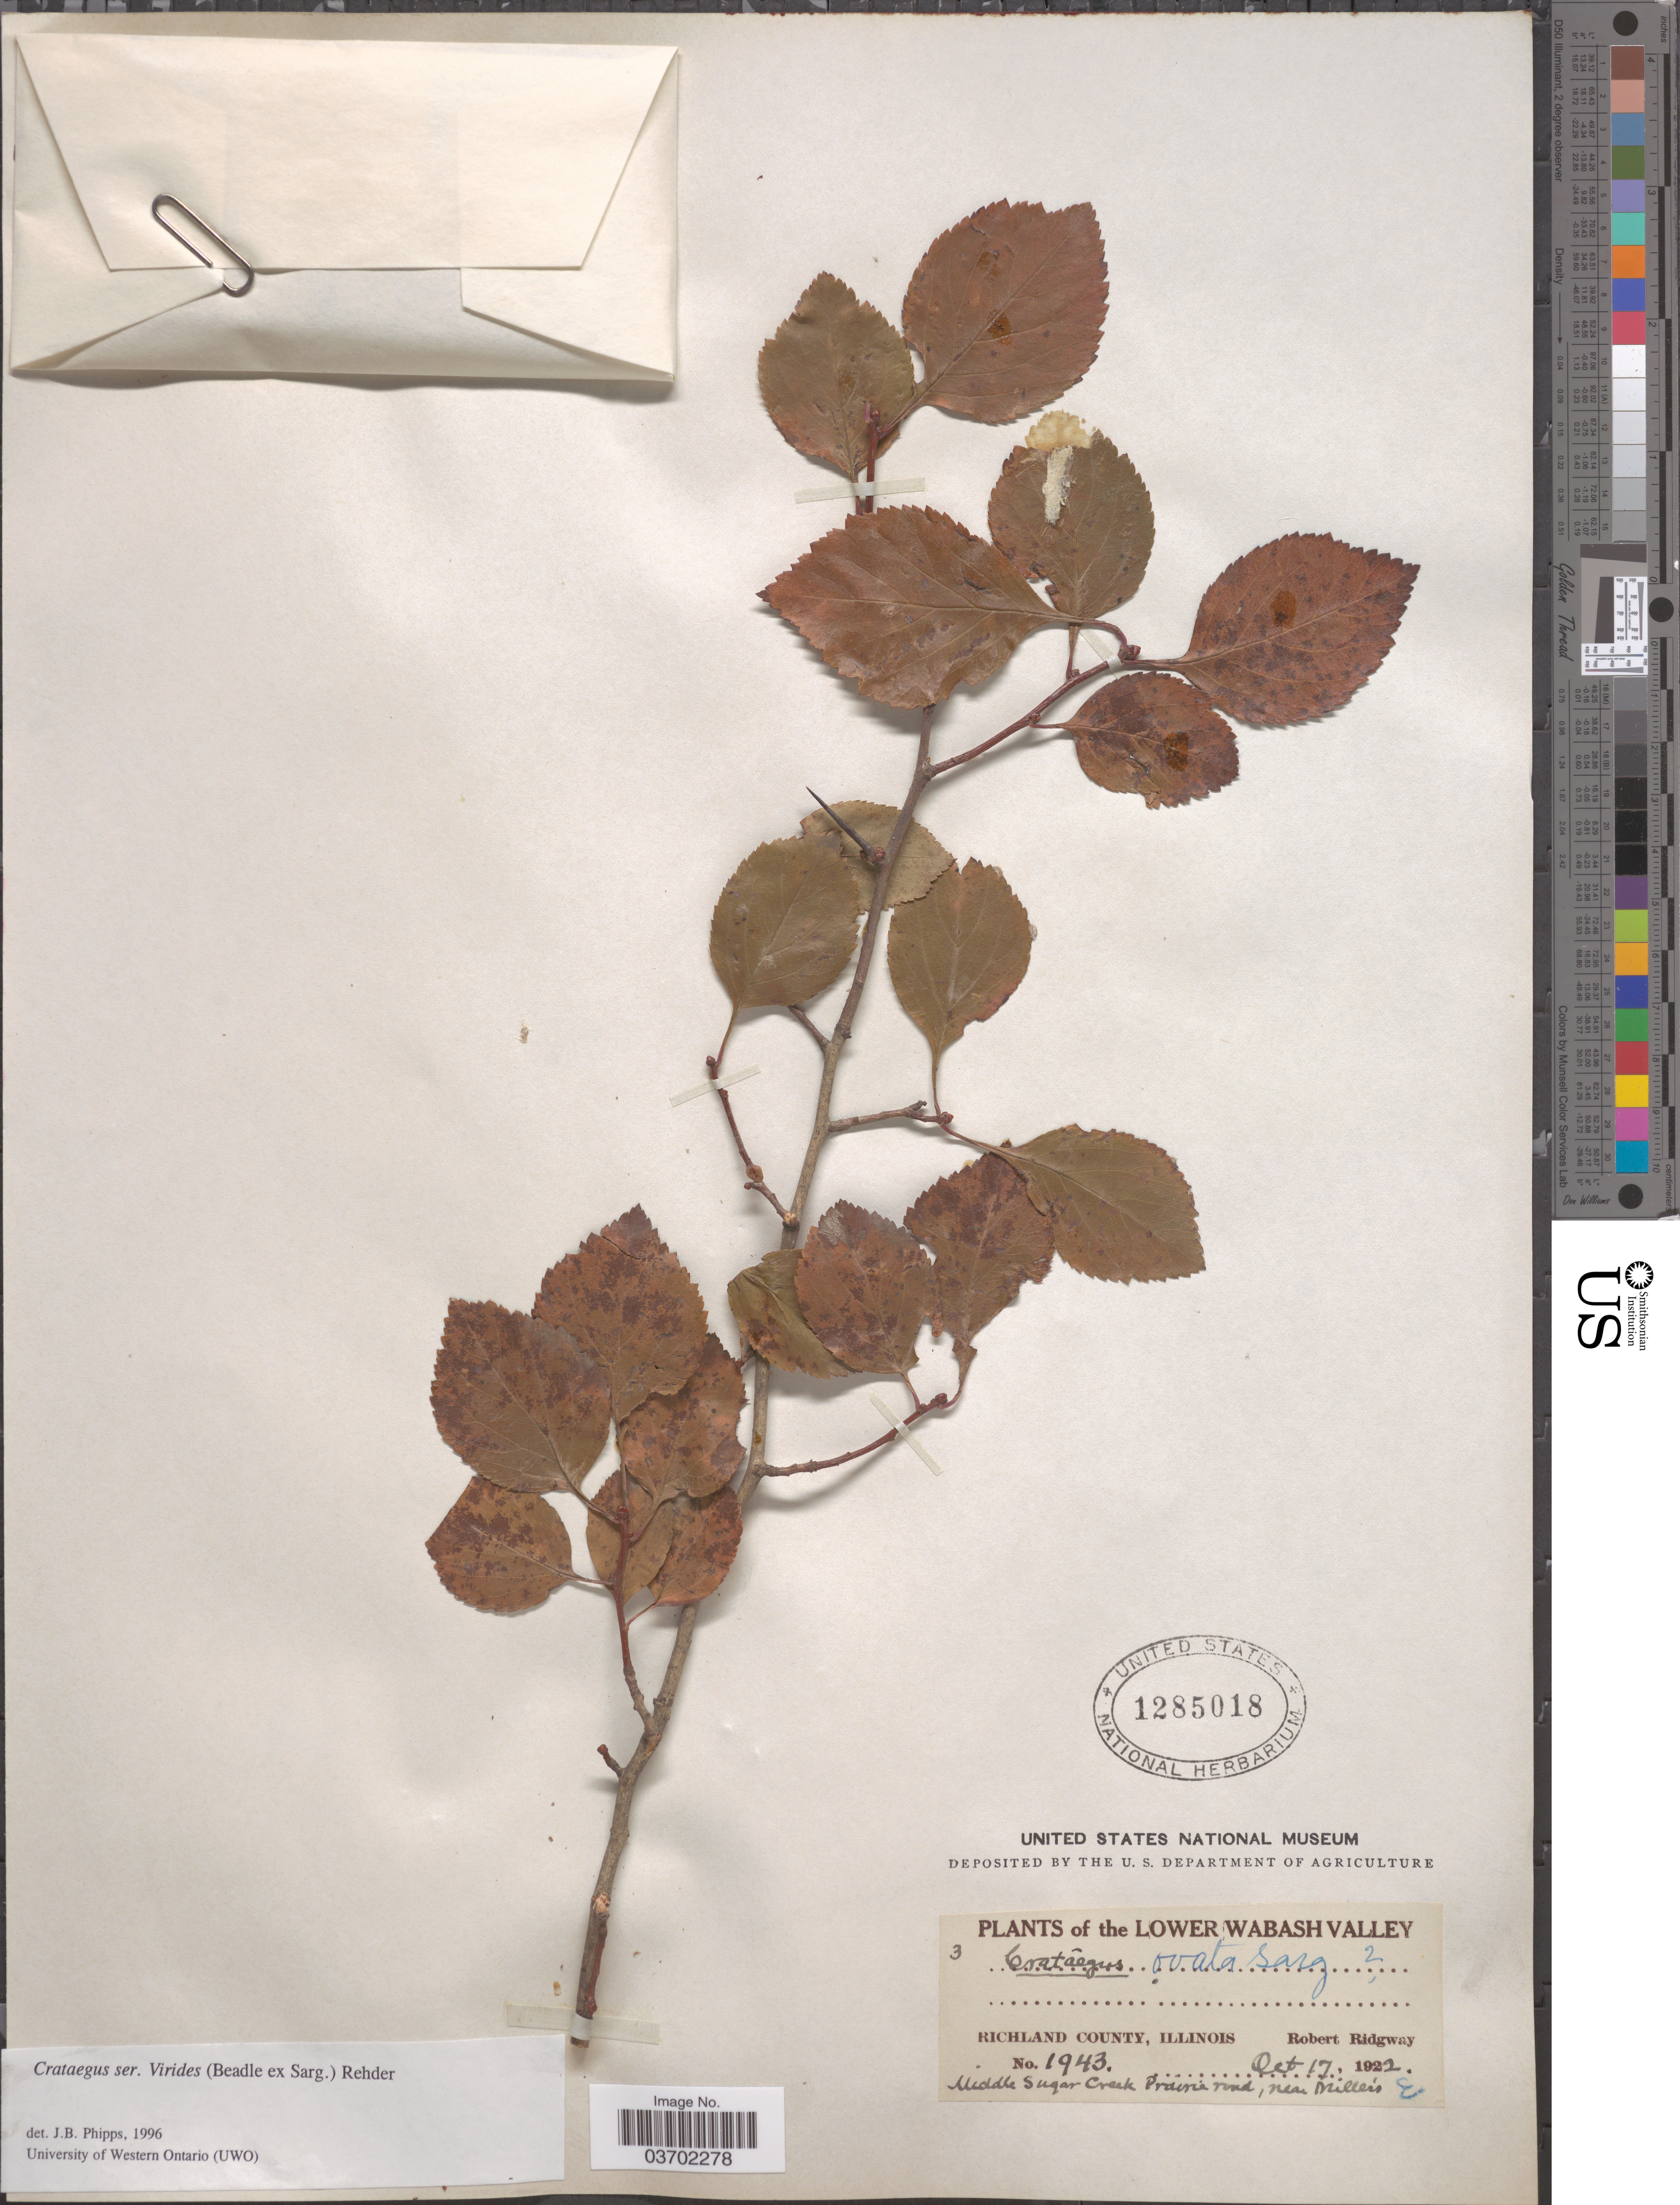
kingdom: Plantae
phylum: Tracheophyta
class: Magnoliopsida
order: Rosales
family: Rosaceae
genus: Crataegus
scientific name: Crataegus viridis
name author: L.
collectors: R. Ridgway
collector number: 1943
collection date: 1922-10-17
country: United States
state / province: Illinois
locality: The Lower Wabash Valley. Richland County. Middle Sugar Creek Prairie road, near Miller's.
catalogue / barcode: US 1285018